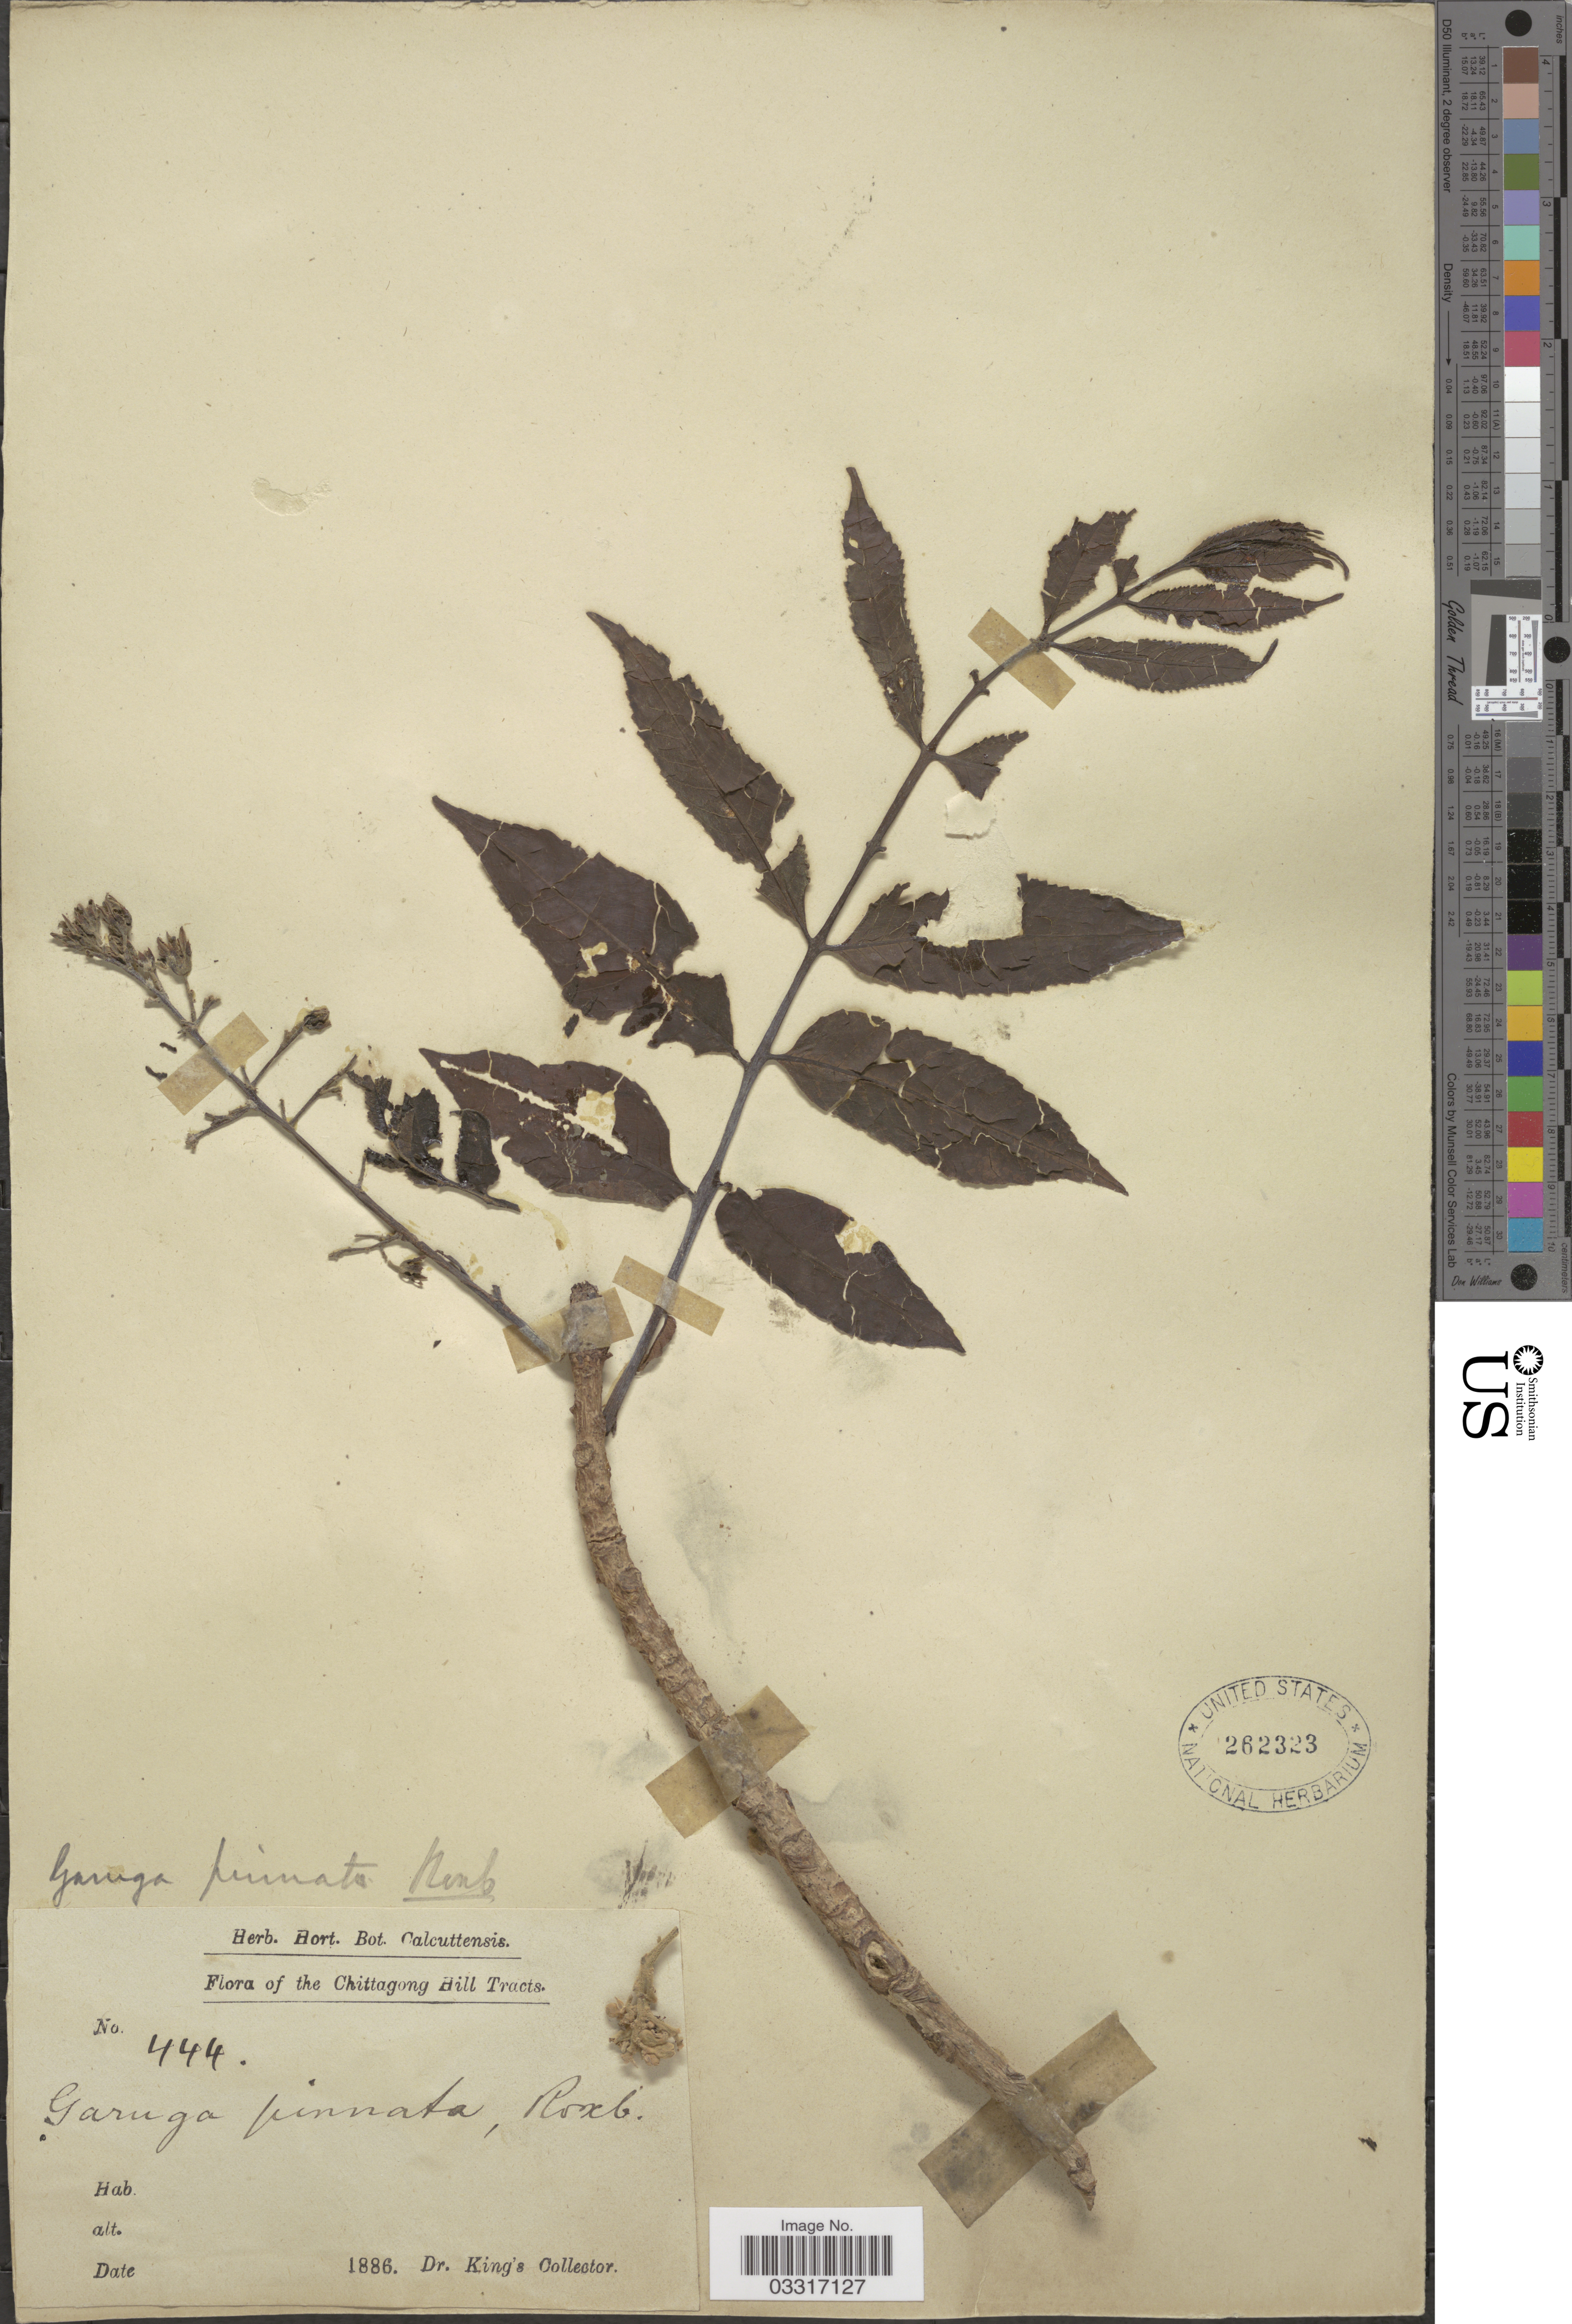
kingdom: Plantae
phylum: Tracheophyta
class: Magnoliopsida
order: Sapindales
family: Burseraceae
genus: Garuga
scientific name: Garuga pinnata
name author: Roxb.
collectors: Dr. King's collector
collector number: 444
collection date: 1886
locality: The Chittagong Hill Tracts.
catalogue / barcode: US 262323